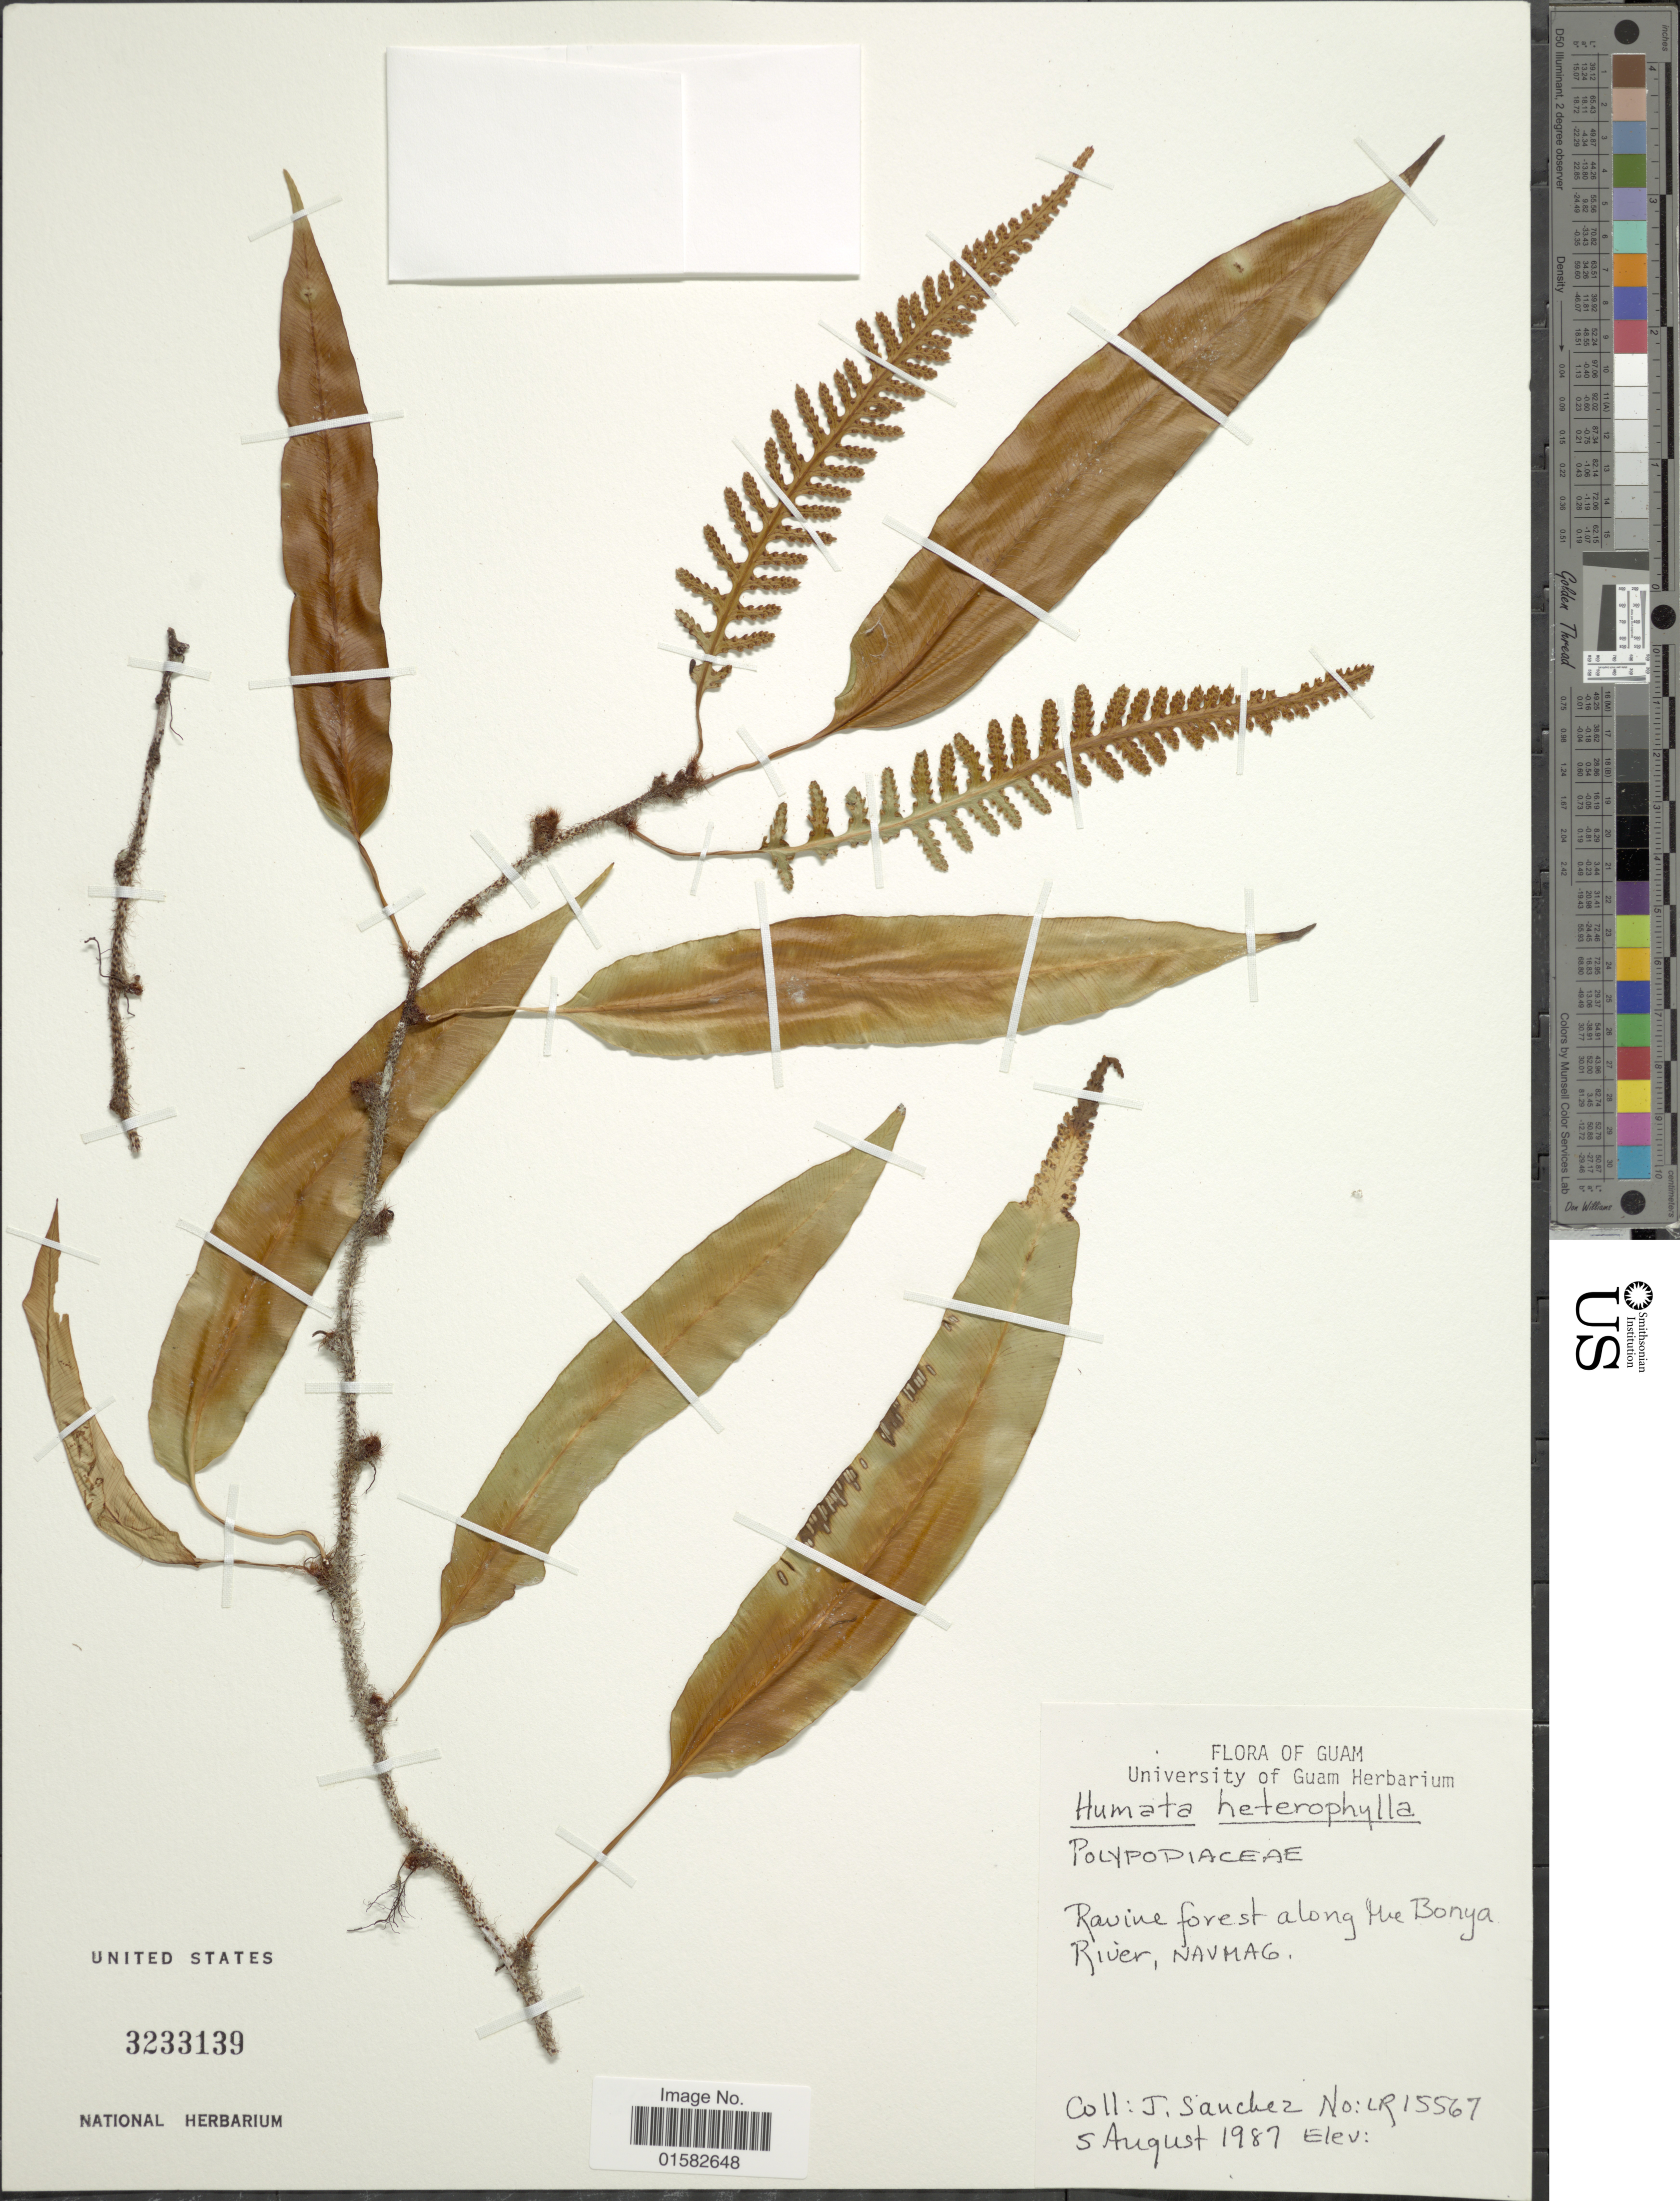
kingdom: Plantae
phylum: Tracheophyta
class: Polypodiopsida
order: Polypodiales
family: Davalliaceae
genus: Humata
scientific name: Humata heterophylla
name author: (Sm.) Desv.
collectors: J. Sánchez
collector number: LR 15567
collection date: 1987-08-05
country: Guam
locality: Guam, Ravine forest along the Bonya River, Navmag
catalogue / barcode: US 3233139